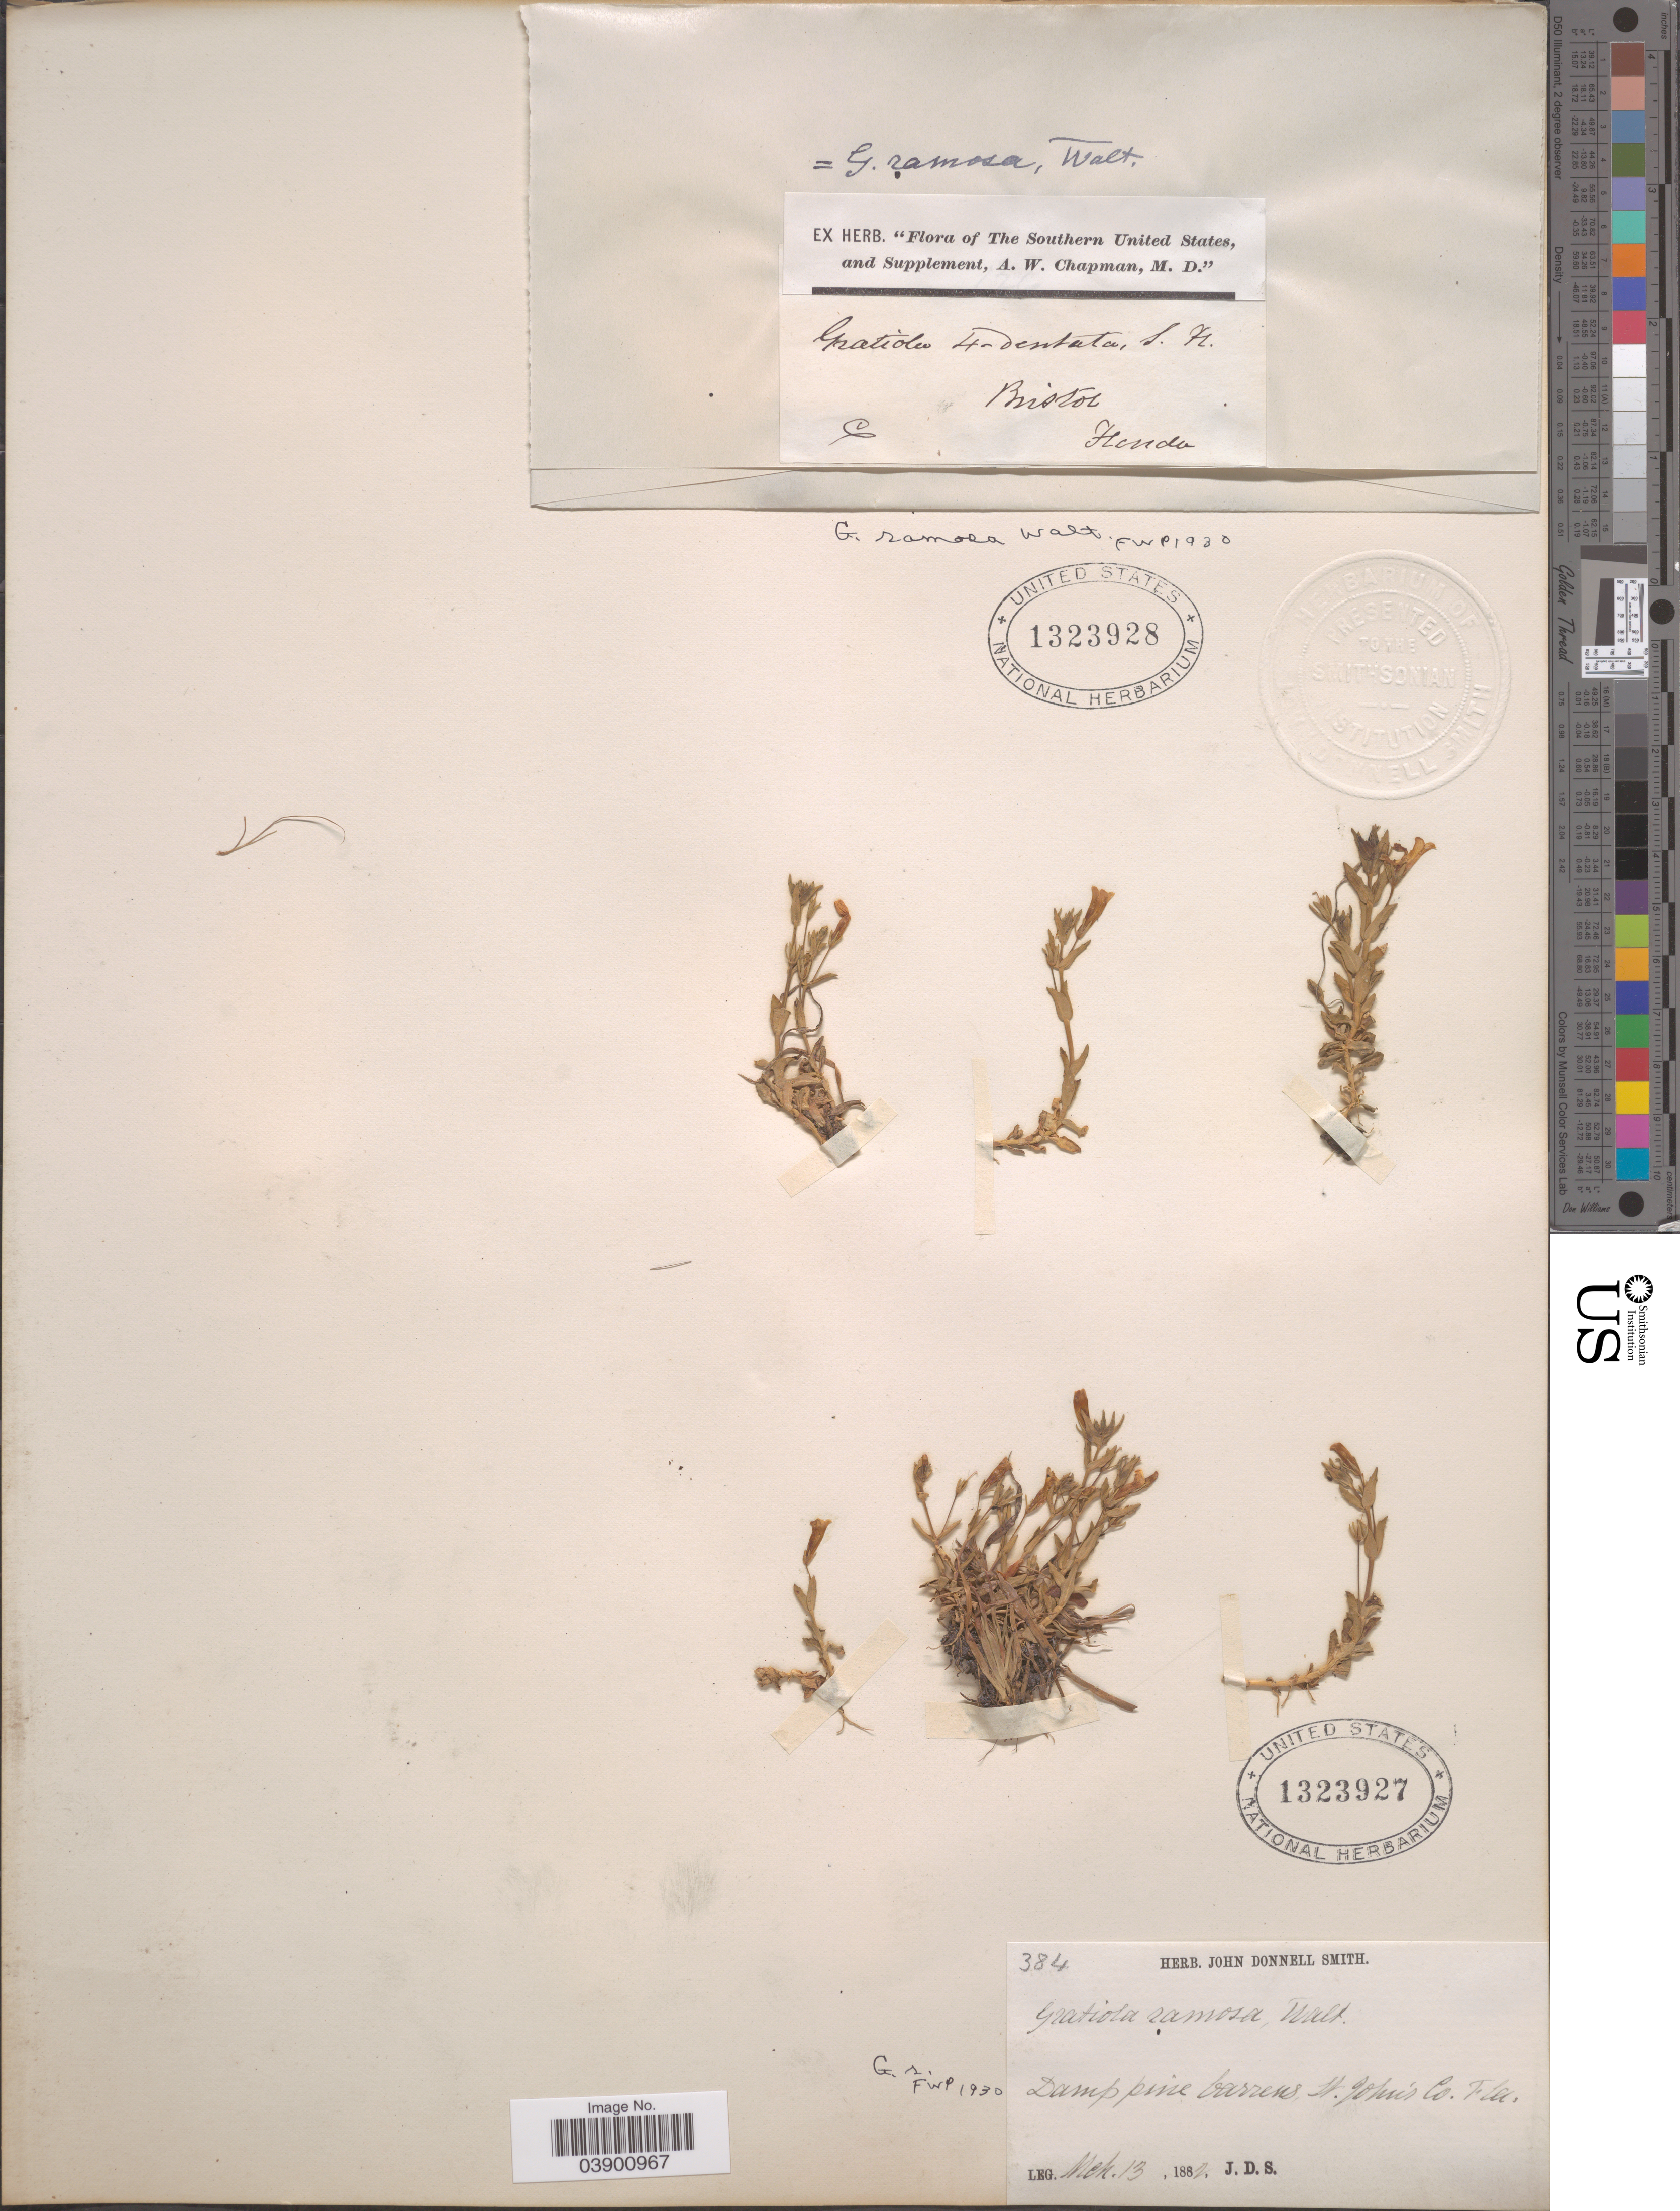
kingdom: Plantae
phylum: Tracheophyta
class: Magnoliopsida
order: Lamiales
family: Plantaginaceae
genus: Gratiola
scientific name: Gratiola ramosa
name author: Walter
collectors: A. W. Chapman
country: United States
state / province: Florida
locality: The Southern United States. Bristol.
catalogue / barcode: US 1323928-2